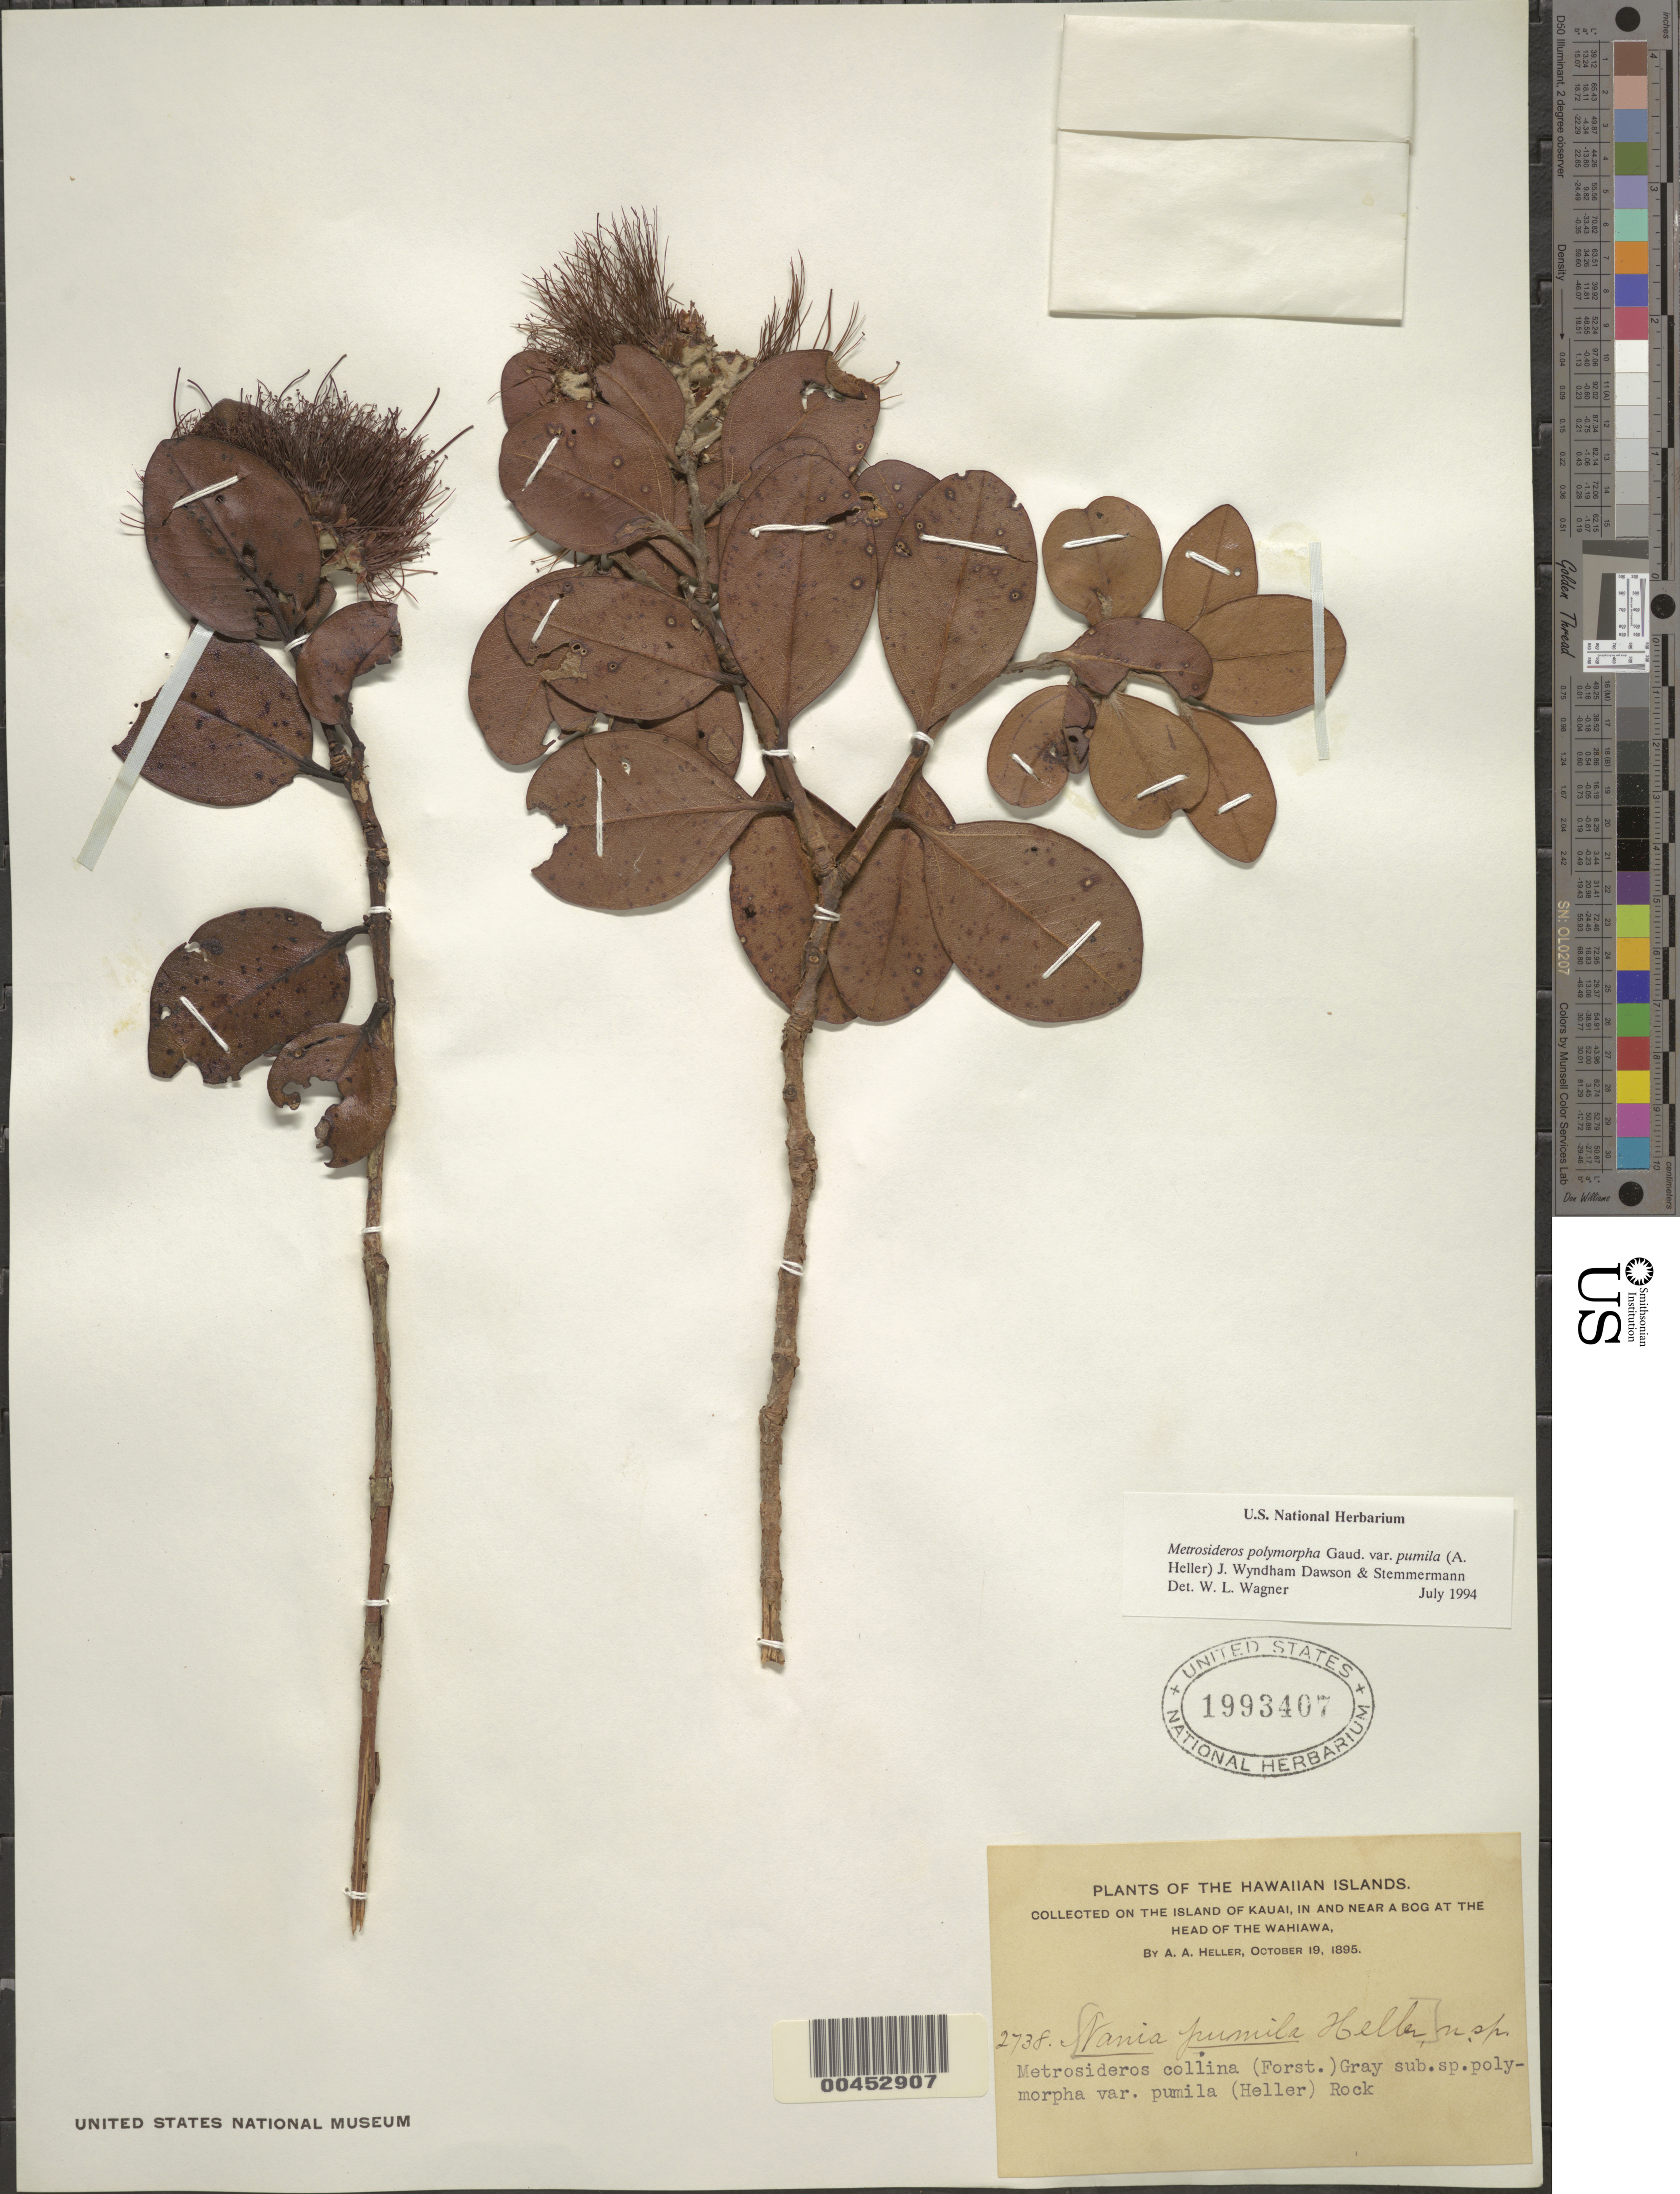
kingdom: Plantae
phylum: Tracheophyta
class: Magnoliopsida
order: Myrtales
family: Myrtaceae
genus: Metrosideros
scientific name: Metrosideros polymorpha var. pumila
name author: (A. Heller) J.W. Dawson & Stemmerm.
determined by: Wagner, W. L., (BOT), Smithsonian Institution - National Museum of Natural History (UNITED STATES)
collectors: A. A. Heller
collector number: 2738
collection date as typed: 19 Oct 1895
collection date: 1895-10-19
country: United States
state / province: Hawaii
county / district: Kauai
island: Kaua'i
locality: in and near a bog at the head of the Wahiawa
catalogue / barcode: US 1993407